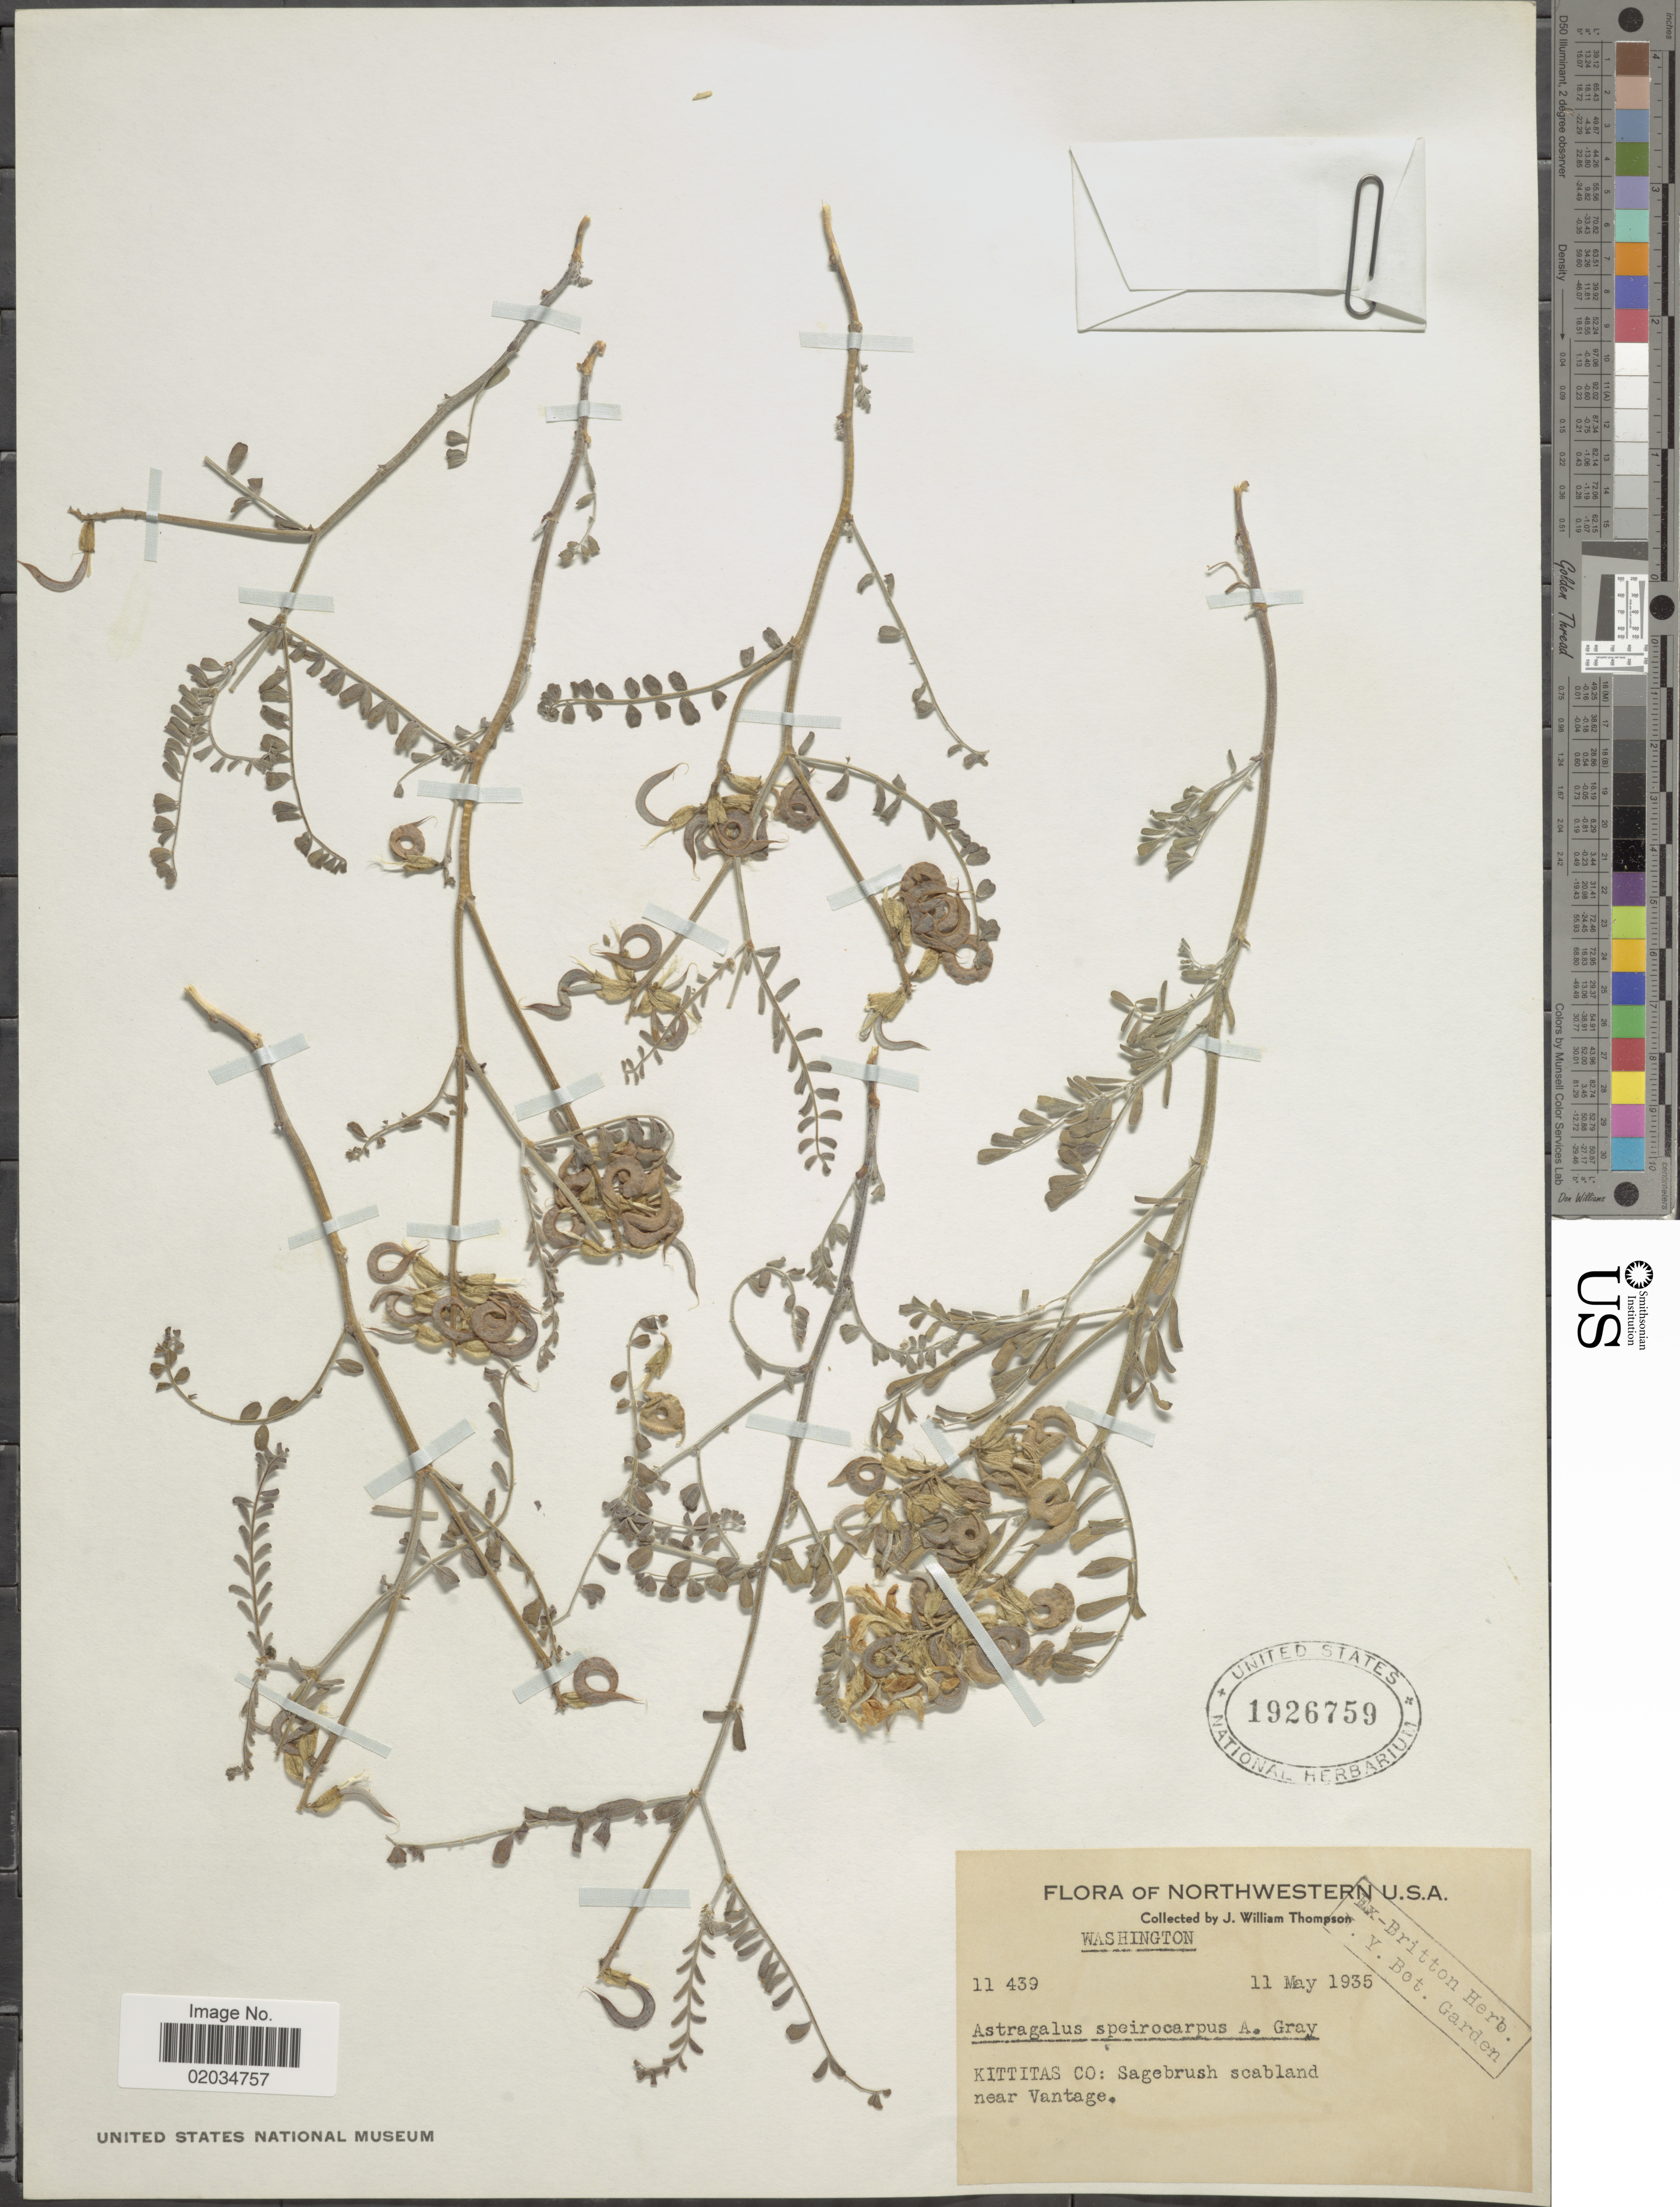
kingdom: Plantae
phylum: Tracheophyta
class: Magnoliopsida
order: Fabales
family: Fabaceae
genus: Astragalus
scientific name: Astragalus speirocarpus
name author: A. Gray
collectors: J. W. Thompson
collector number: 11439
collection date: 1935-05-11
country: United States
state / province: Washington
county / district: Kittitas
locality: Kittitas Co: near Vantage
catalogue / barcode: US 1926759